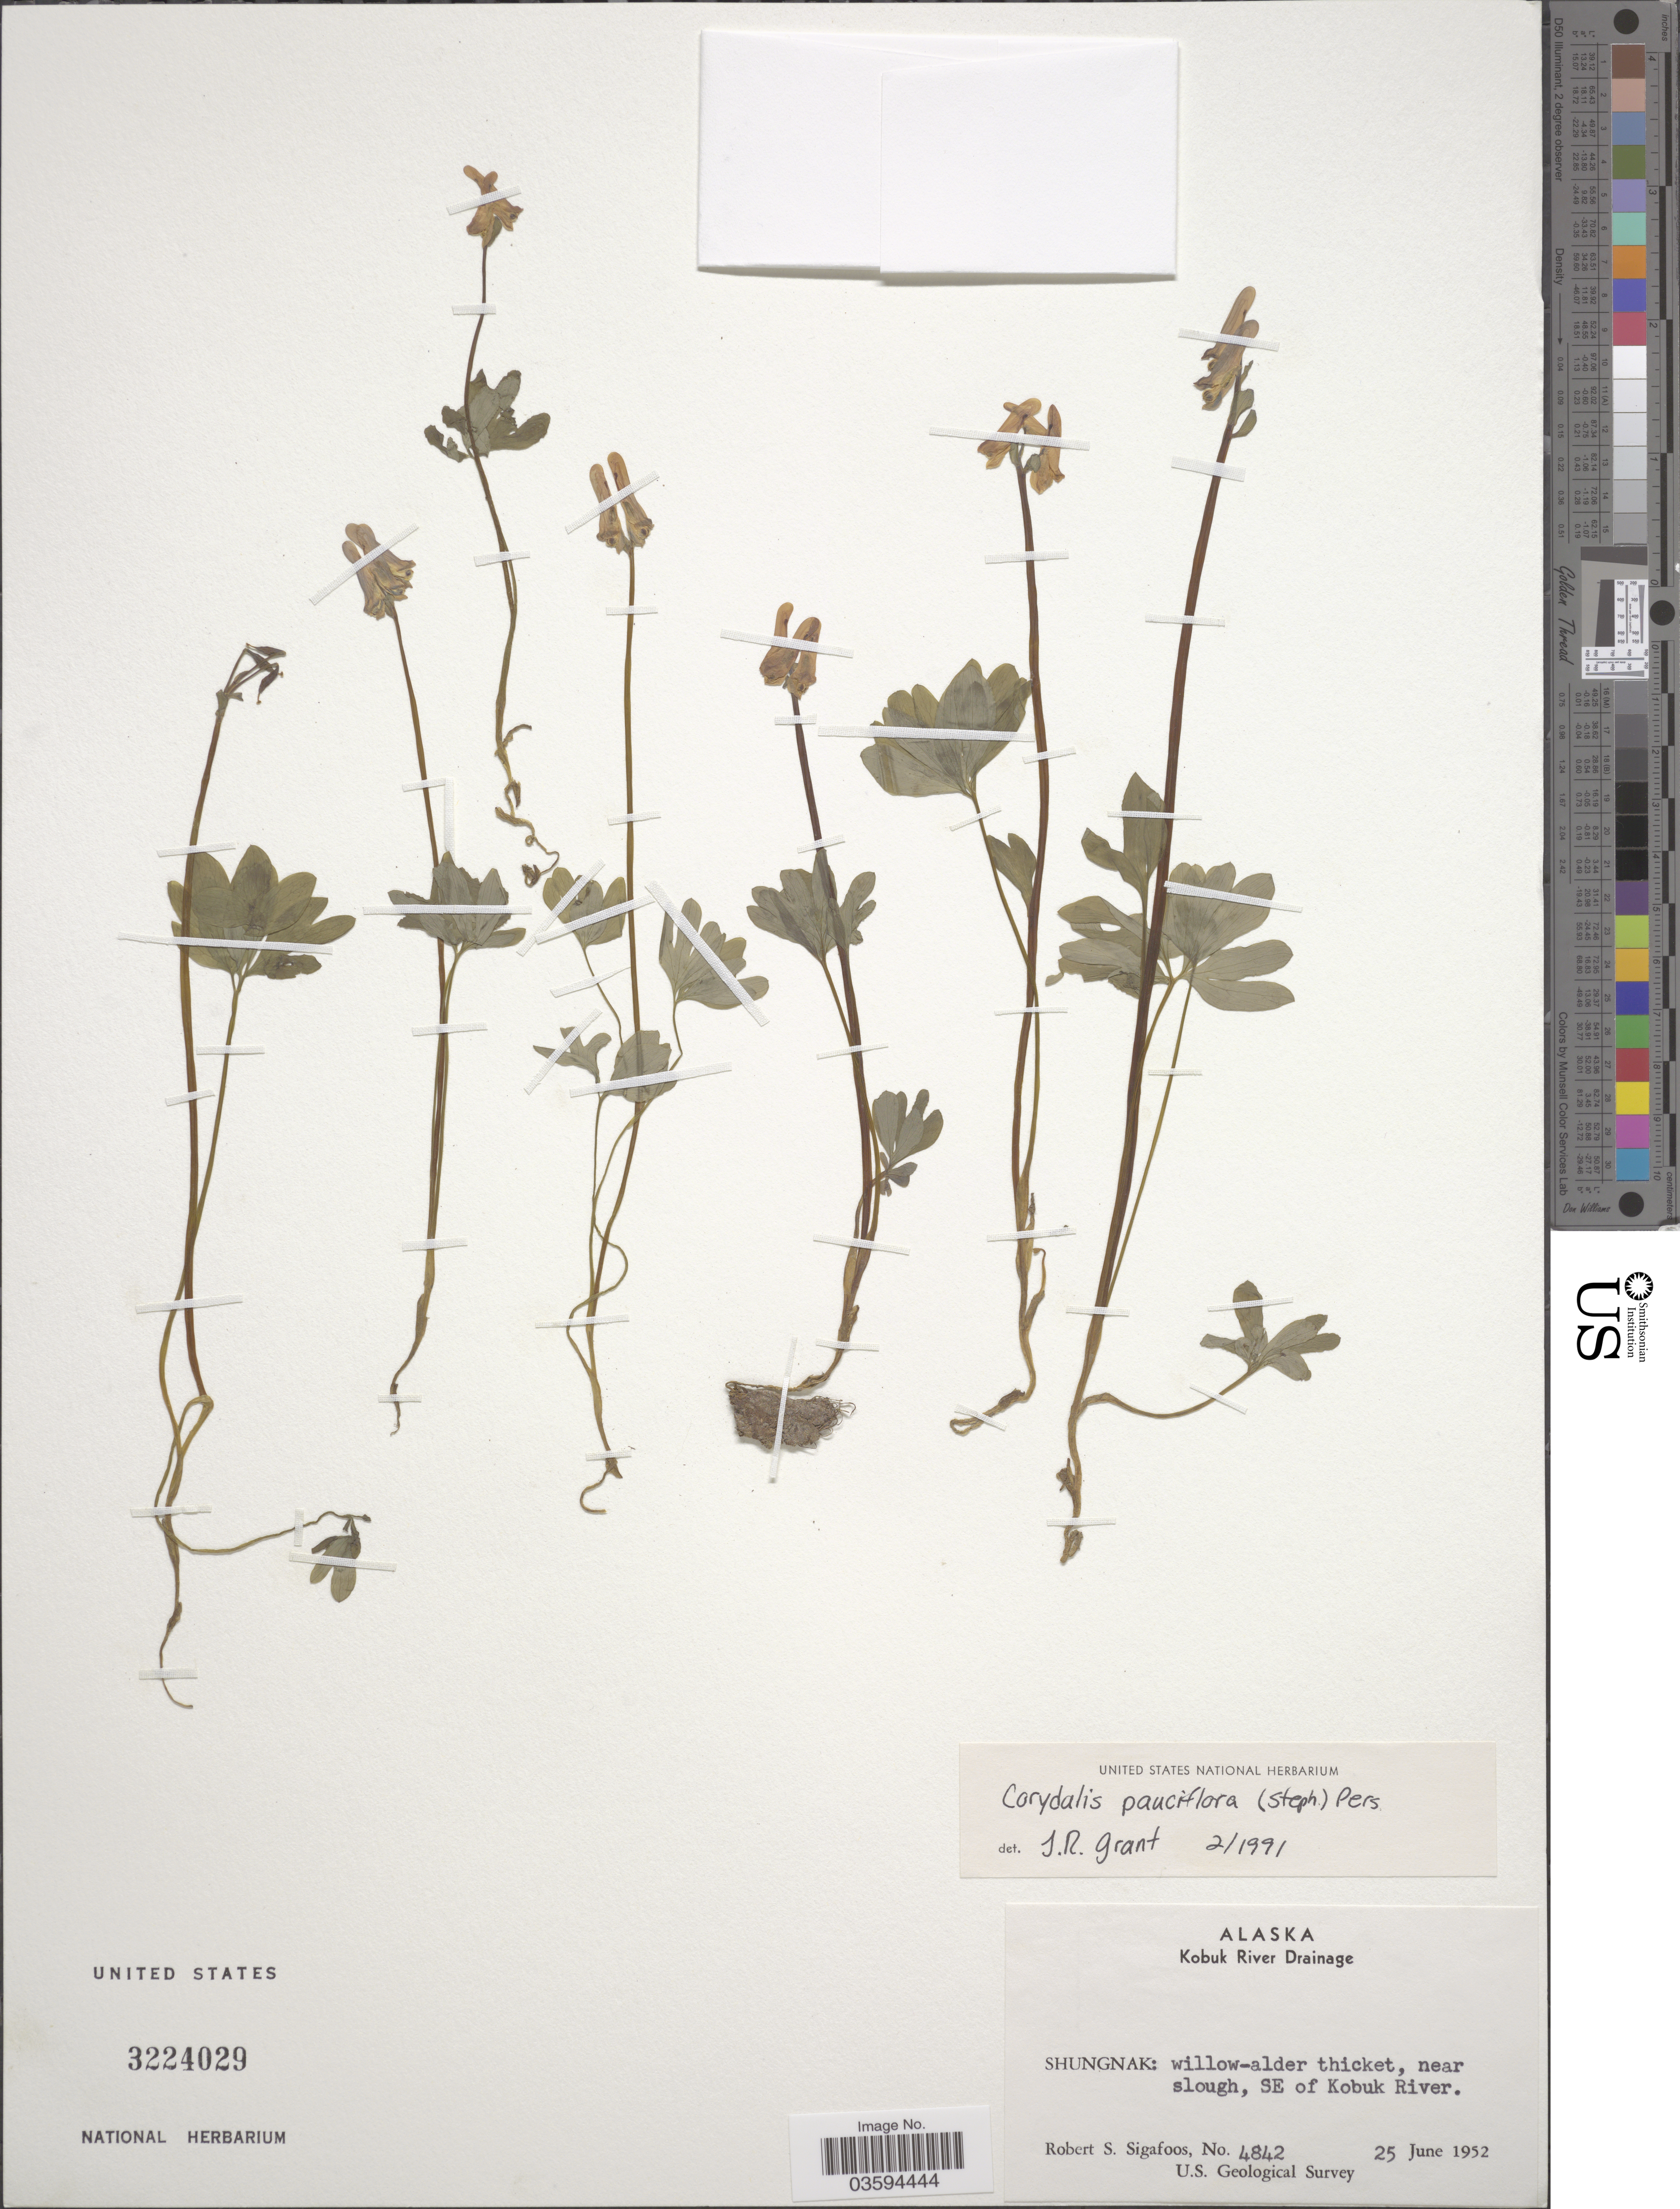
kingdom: Plantae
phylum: Tracheophyta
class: Magnoliopsida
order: Ranunculales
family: Papaveraceae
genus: Corydalis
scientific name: Corydalis pauciflora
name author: (Stephan) Pers.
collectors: R. Sigafoos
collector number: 4842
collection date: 1952-06-25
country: United States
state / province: Alaska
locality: Kobuk River Drainage. Shungnak: near slough, SE of Kobuk River.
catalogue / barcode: US 3224029